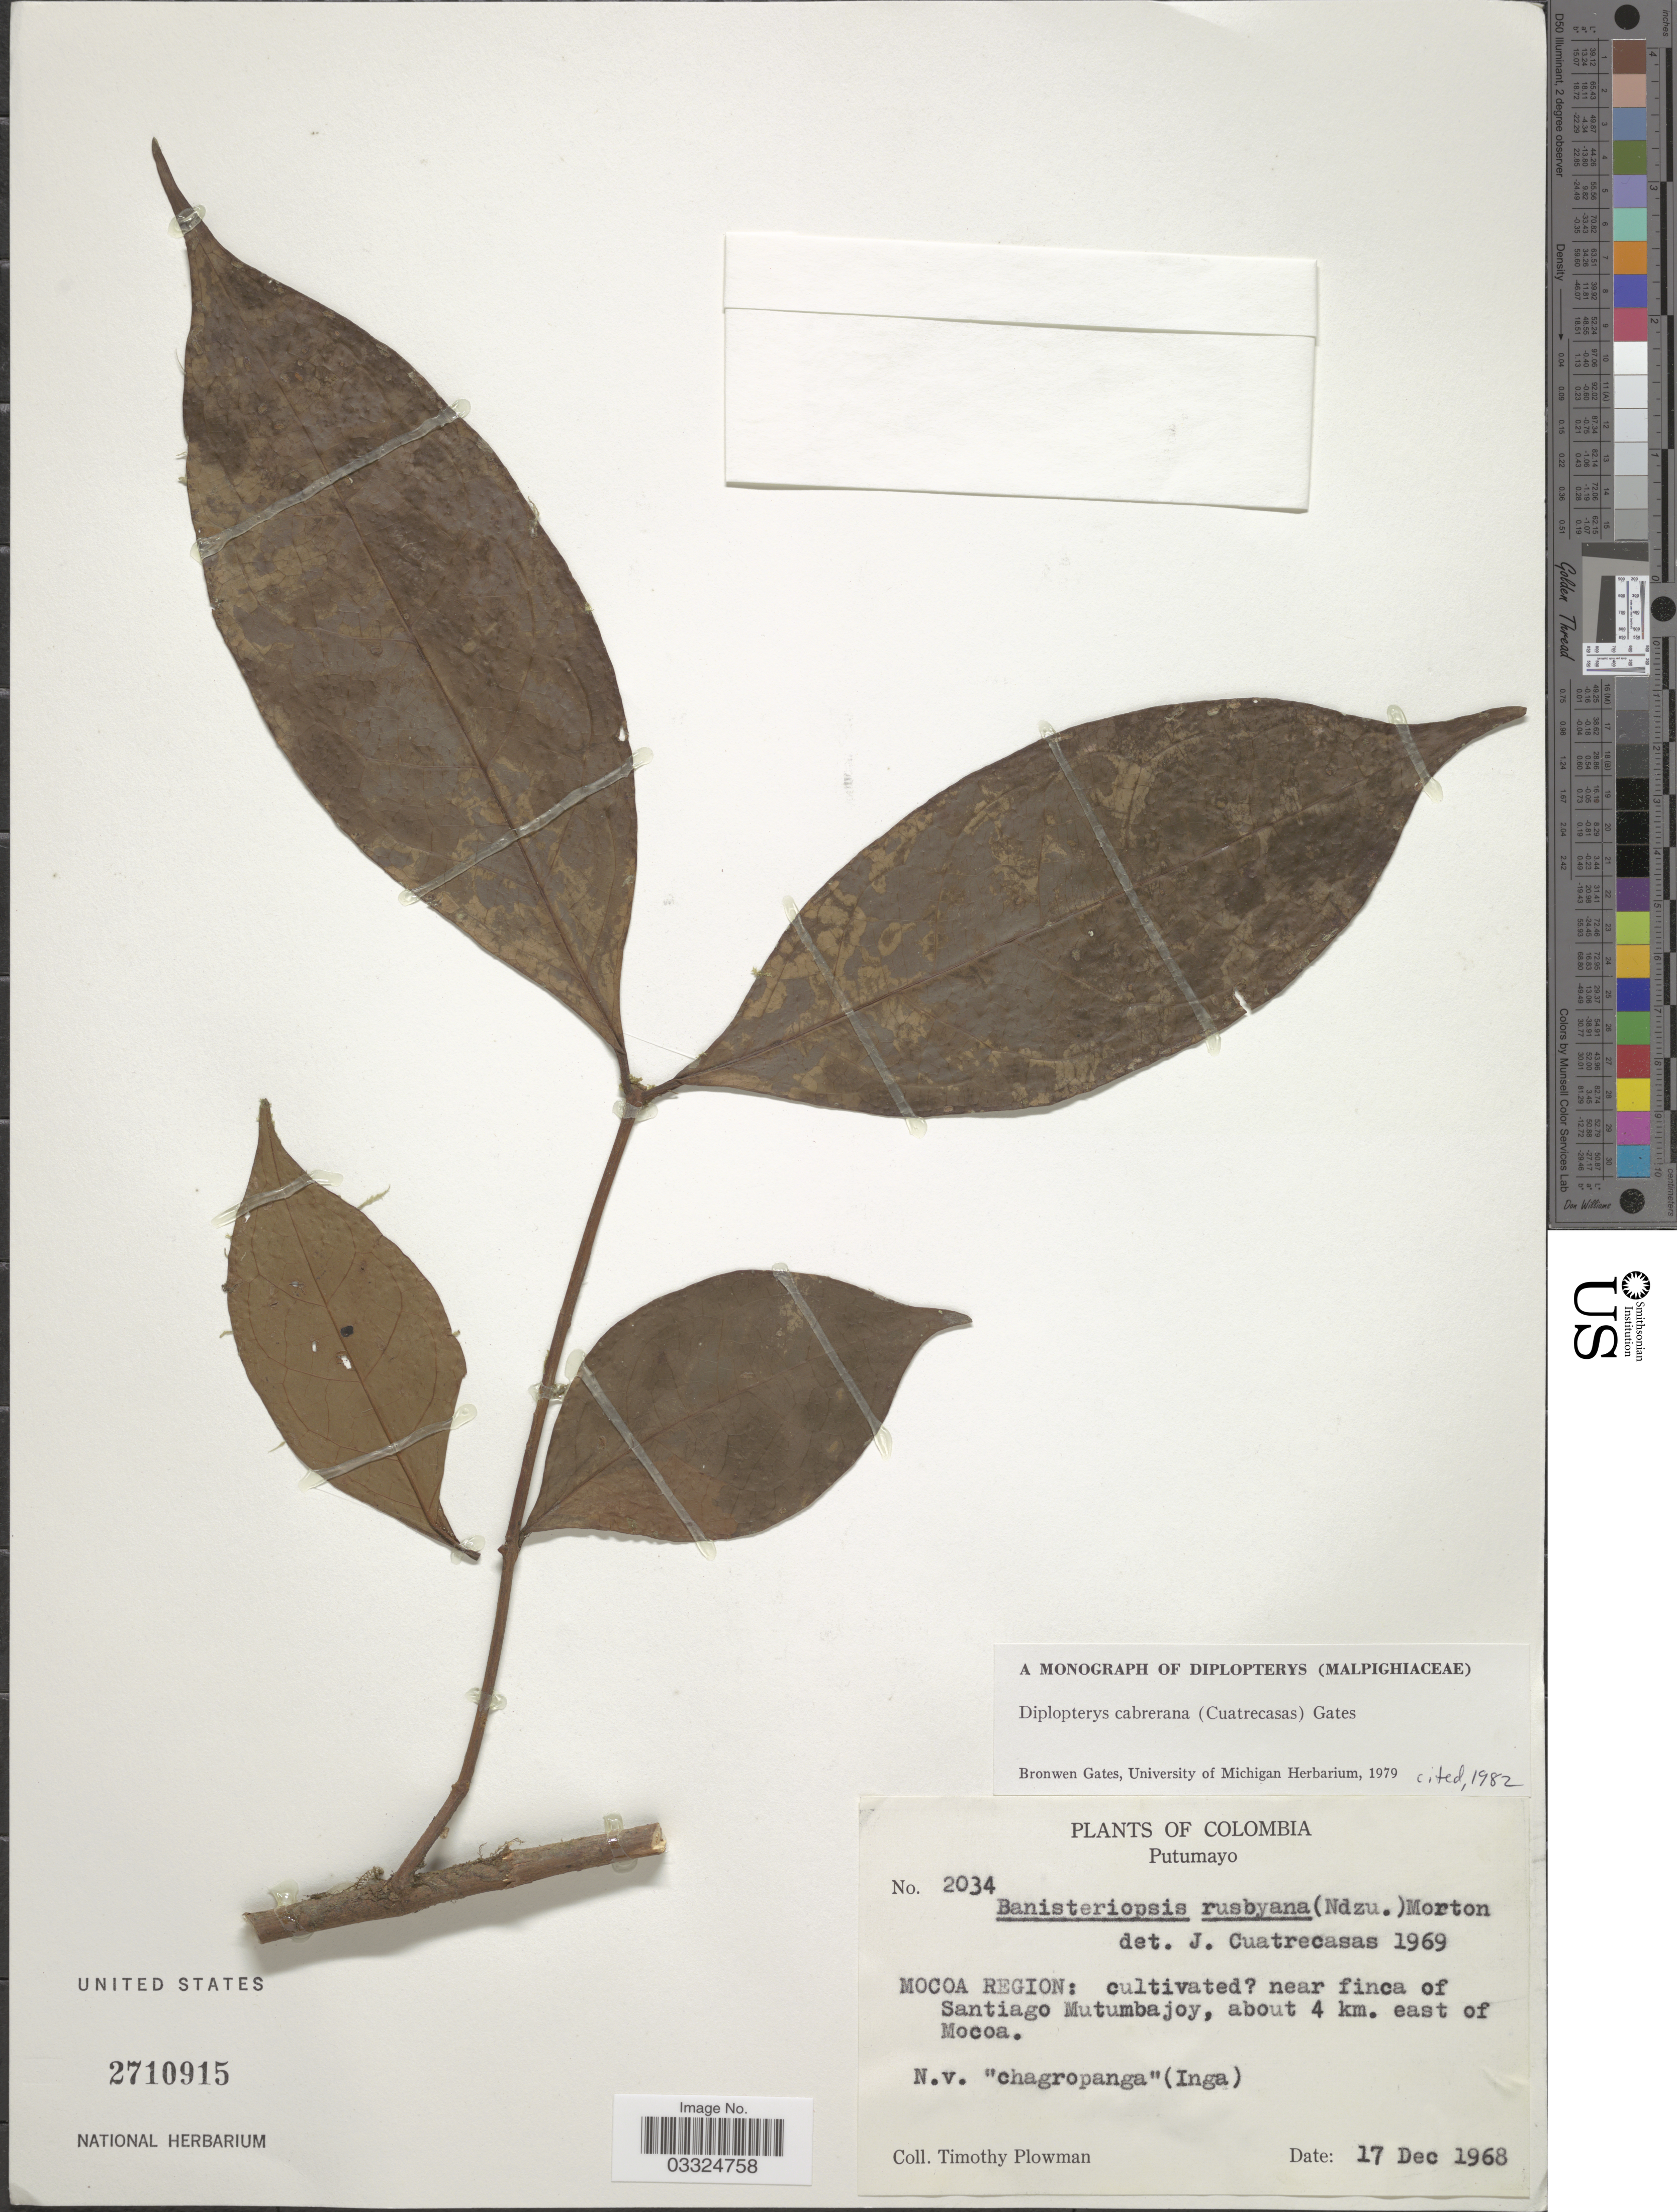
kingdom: Plantae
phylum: Tracheophyta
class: Magnoliopsida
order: Malpighiales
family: Malpighiaceae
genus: Diplopterys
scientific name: Diplopterys cabrerana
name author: (Cuatrec.) B. Gates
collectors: T. Plowman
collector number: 2034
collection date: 1968-12-17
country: Colombia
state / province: Putumayo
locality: Mocoa Region: cultivated [unsure placement] near finca of Santiago Mutumbajoy, about 4 km. east of Mocoa.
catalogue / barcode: US 2710915